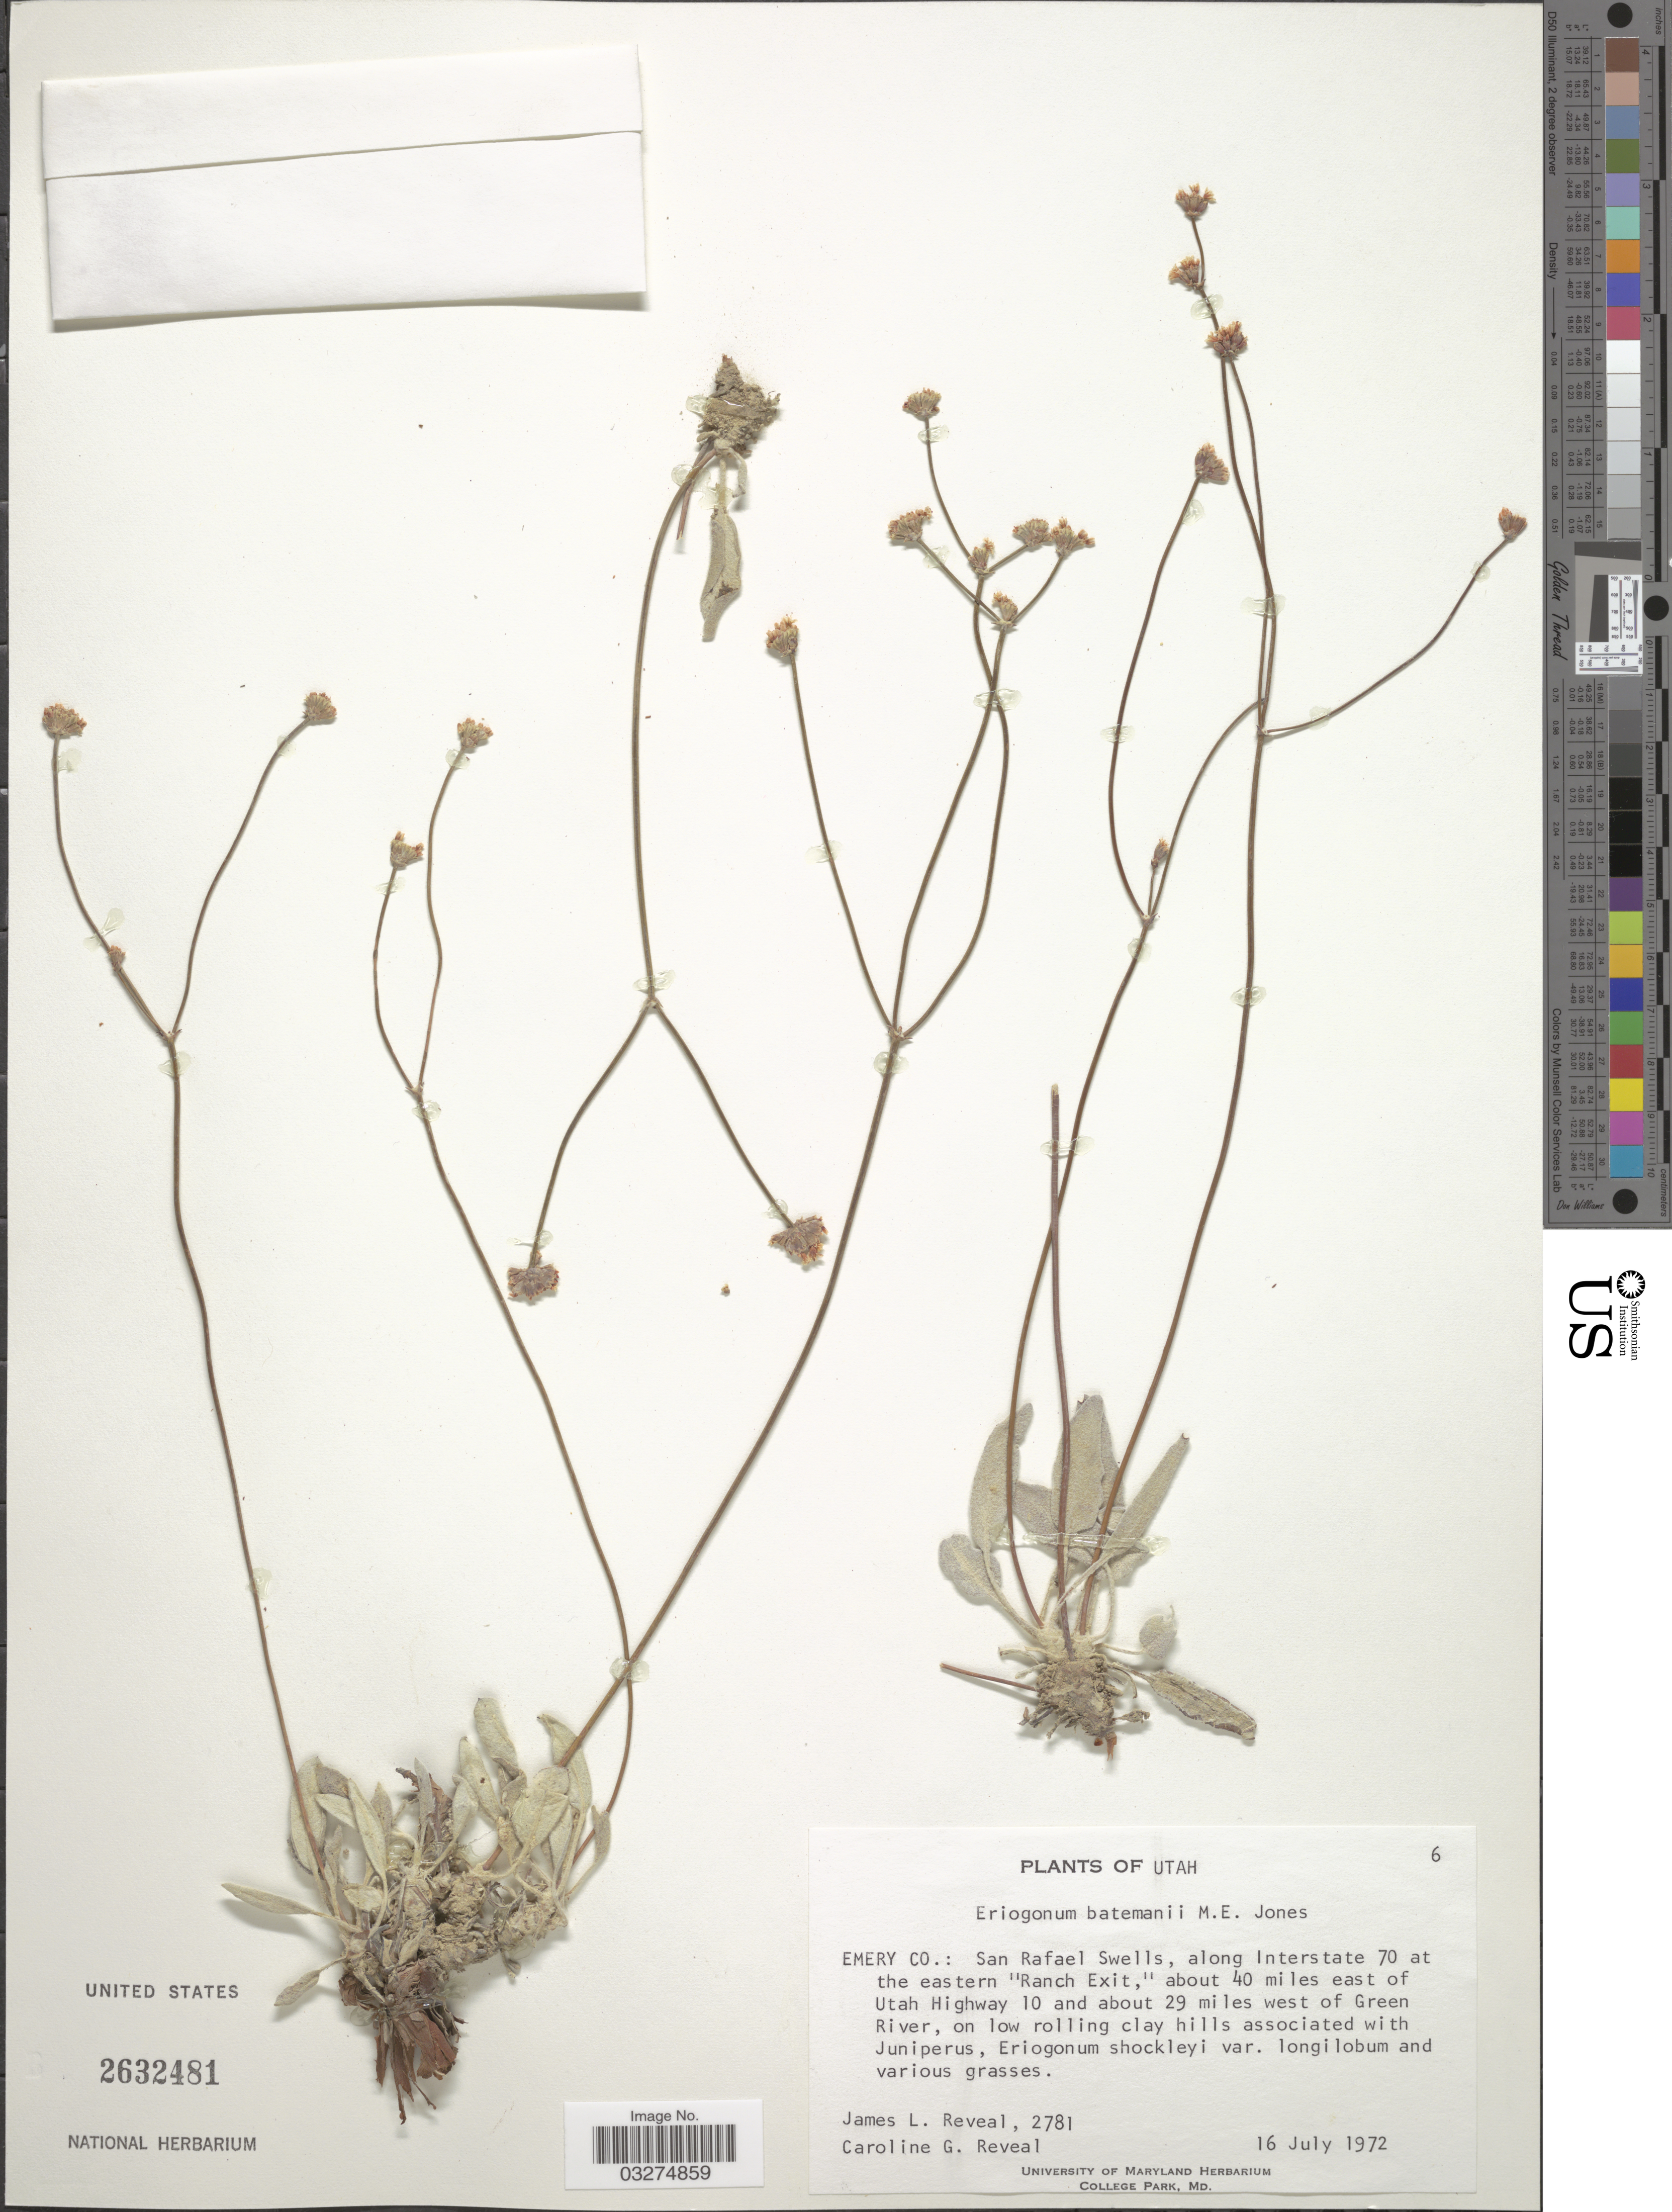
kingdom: Plantae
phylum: Tracheophyta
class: Magnoliopsida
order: Caryophyllales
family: Polygonaceae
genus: Eriogonum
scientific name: Eriogonum batemani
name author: M.E. Jones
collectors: J. L. Reveal & C. G. Reveal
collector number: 2781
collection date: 1972-07-16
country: United States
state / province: Utah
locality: Emery Co.: San Rafael Swells, along Interstate 70 at the eastern "Ranch Exit", about 40 miles east of Utah Highway 10 and about 29 miles west of Green River.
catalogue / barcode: US 2632481